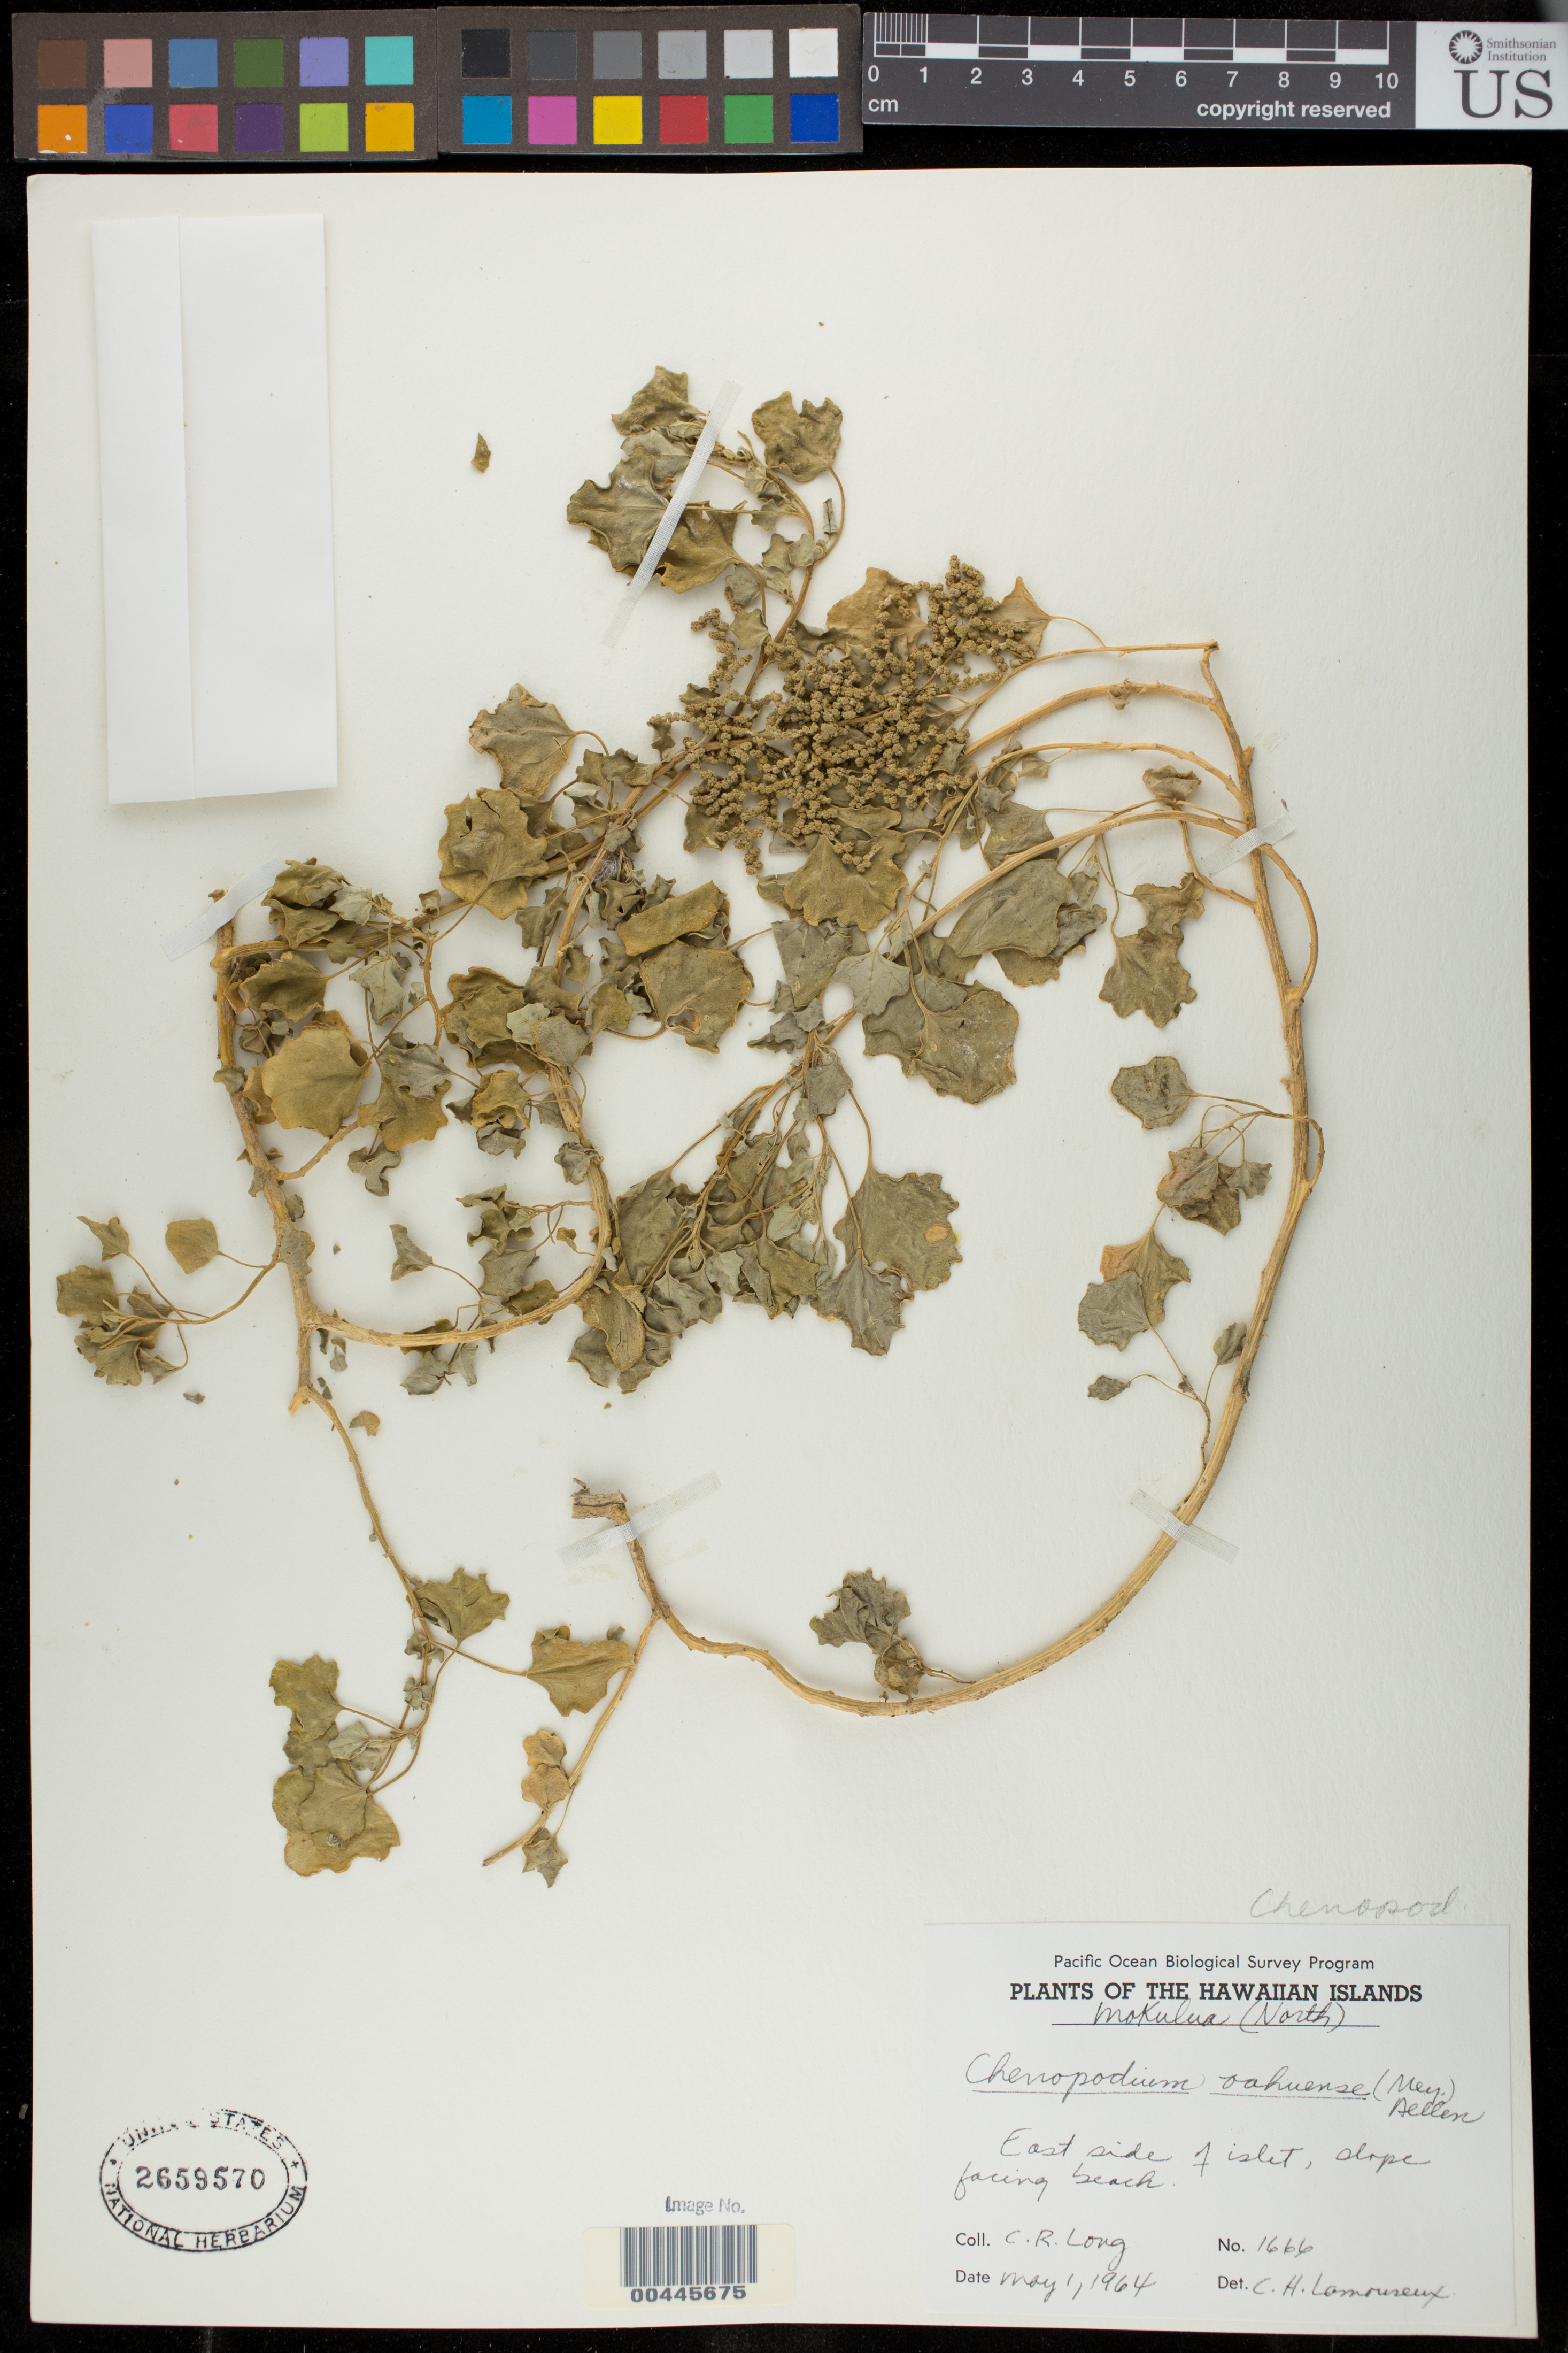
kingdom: Plantae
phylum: Tracheophyta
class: Magnoliopsida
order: Caryophyllales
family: Amaranthaceae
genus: Chenopodium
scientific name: Chenopodium oahuense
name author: (Meyen) Aellen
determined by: Lamoureux, C. H.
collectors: C. Long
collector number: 1666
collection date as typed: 1 May 1964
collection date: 1964-05-01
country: United States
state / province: Hawaii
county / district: Honolulu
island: Mokulua Islets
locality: North Island, E side of islet, slope facing beach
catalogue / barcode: US 2659570